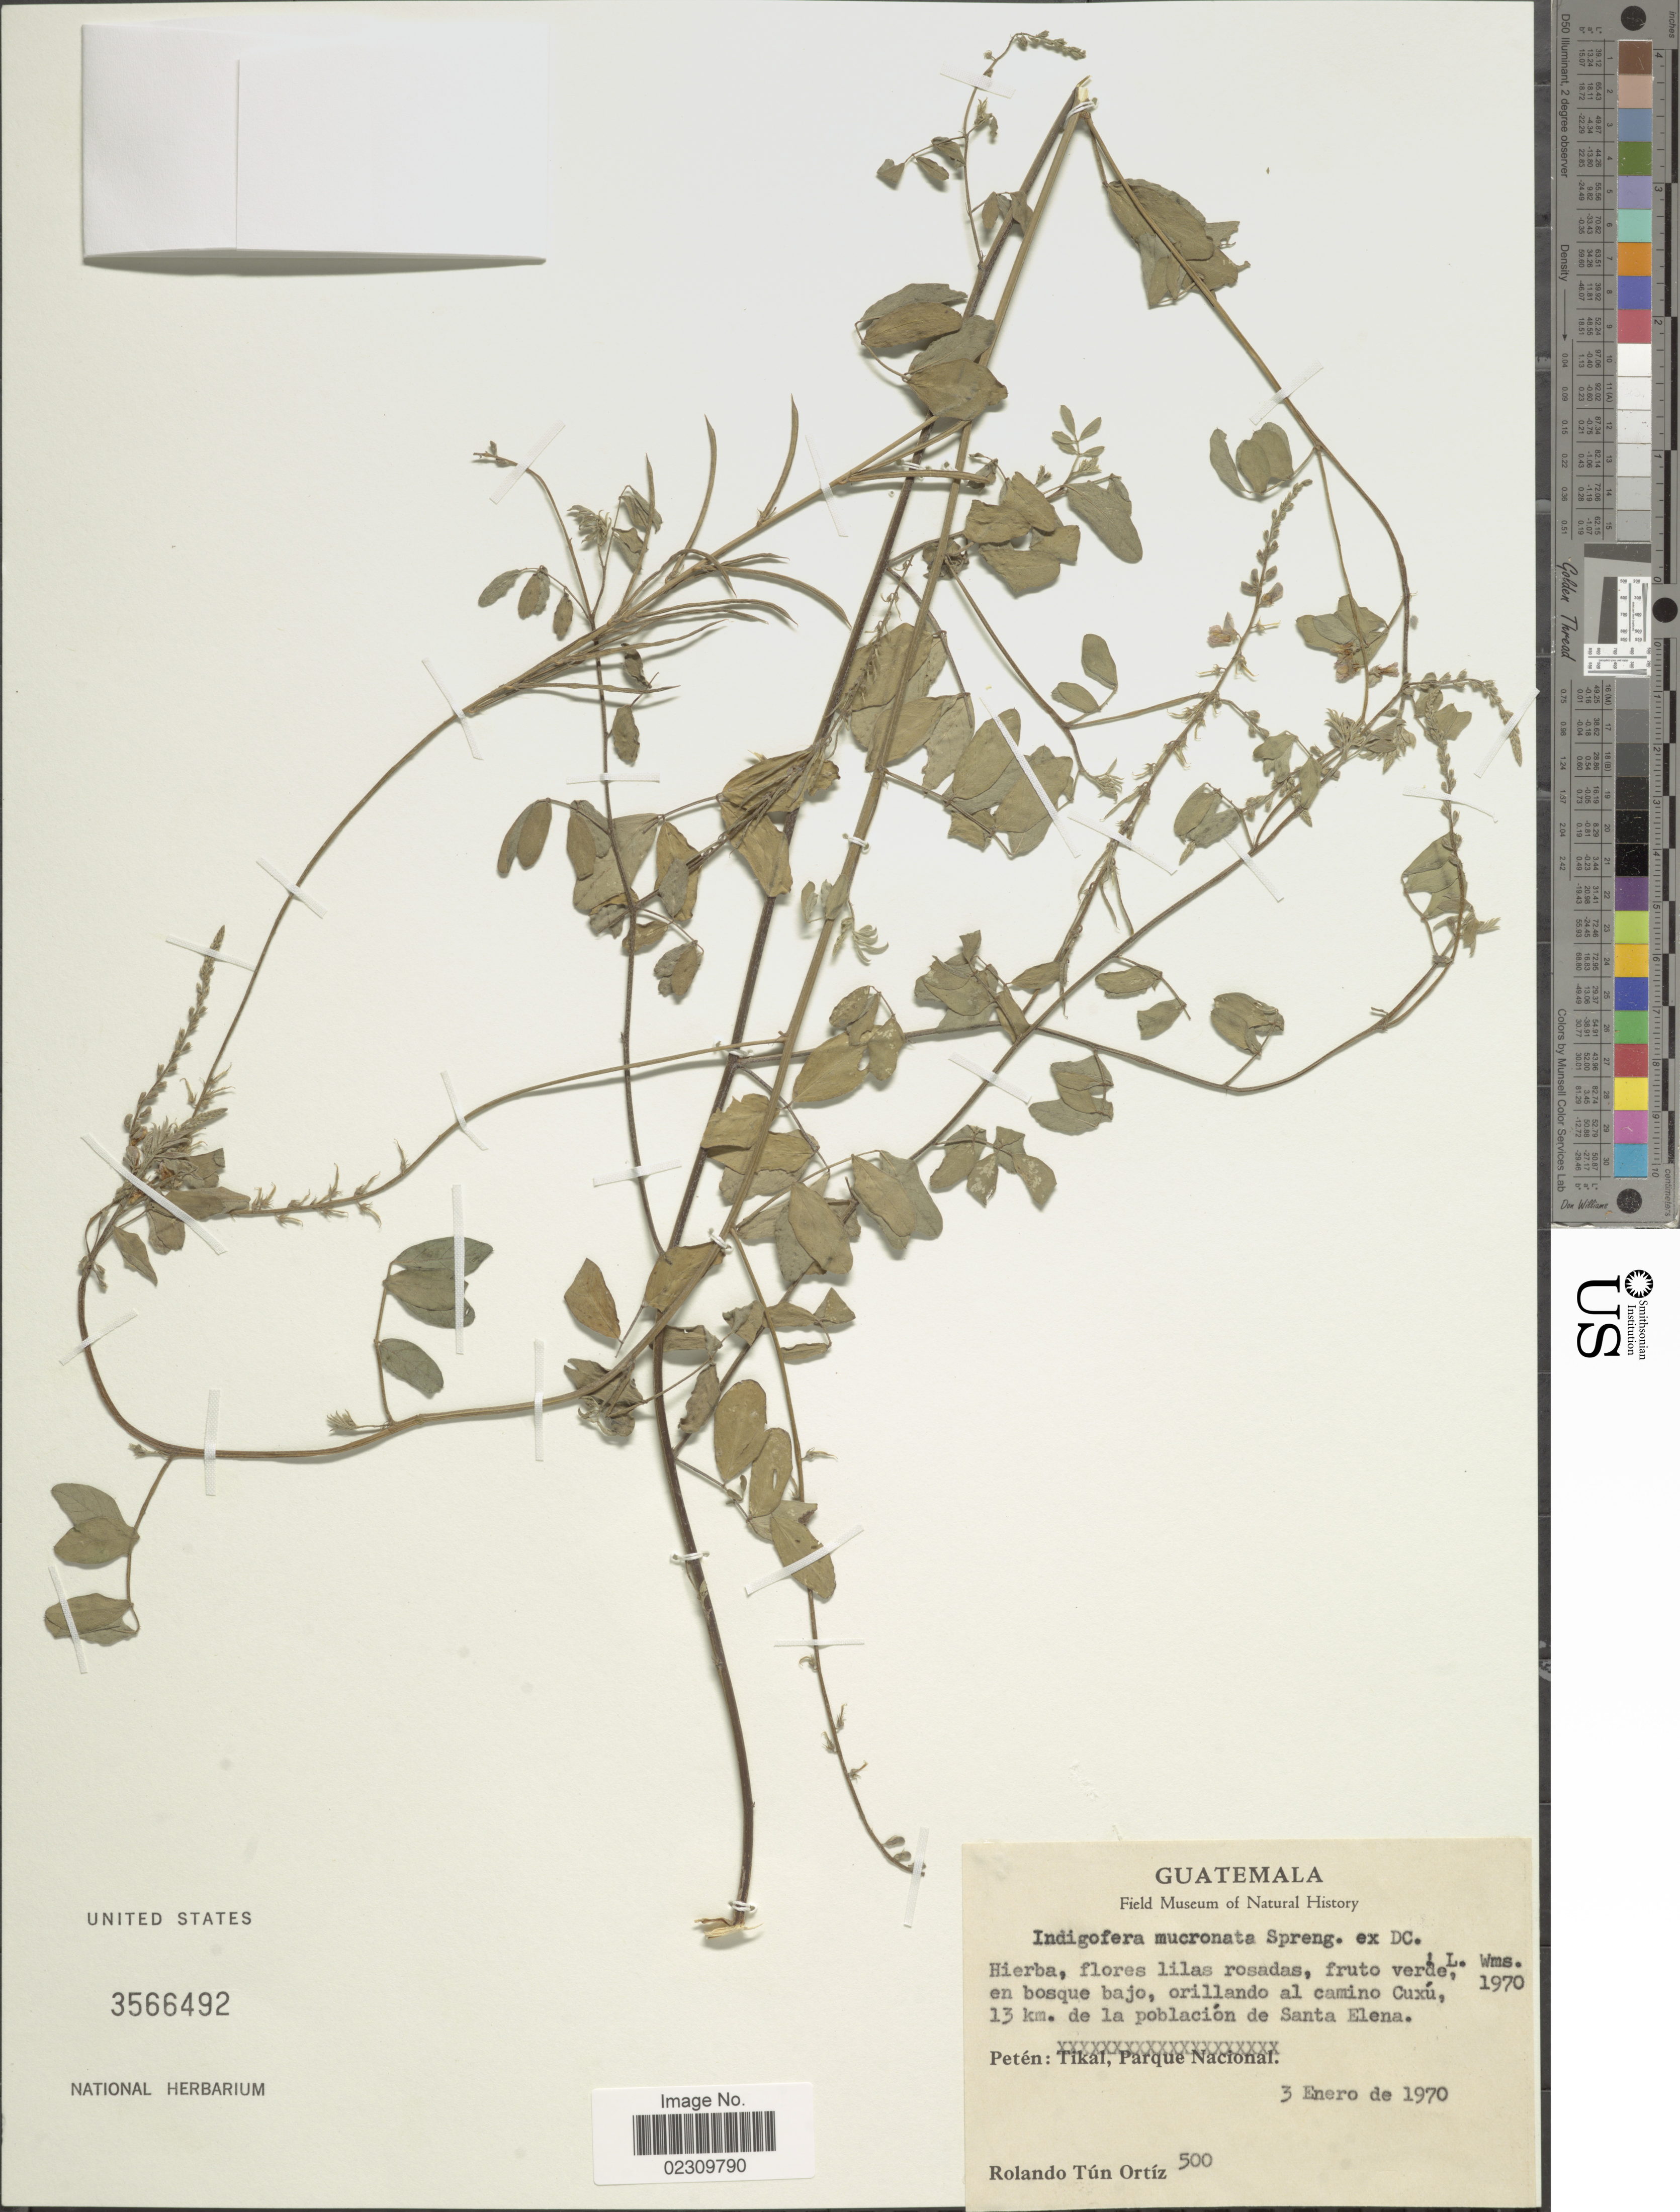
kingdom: Plantae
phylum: Tracheophyta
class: Magnoliopsida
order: Fabales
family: Fabaceae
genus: Indigofera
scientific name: Indigofera mucronata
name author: Lam.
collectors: R. T. Ortíz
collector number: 500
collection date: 1970-01-03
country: Guatemala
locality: Orillando al camino Cuxu, 13 km. de la poblacion de Santa Elena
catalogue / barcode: US 3566492